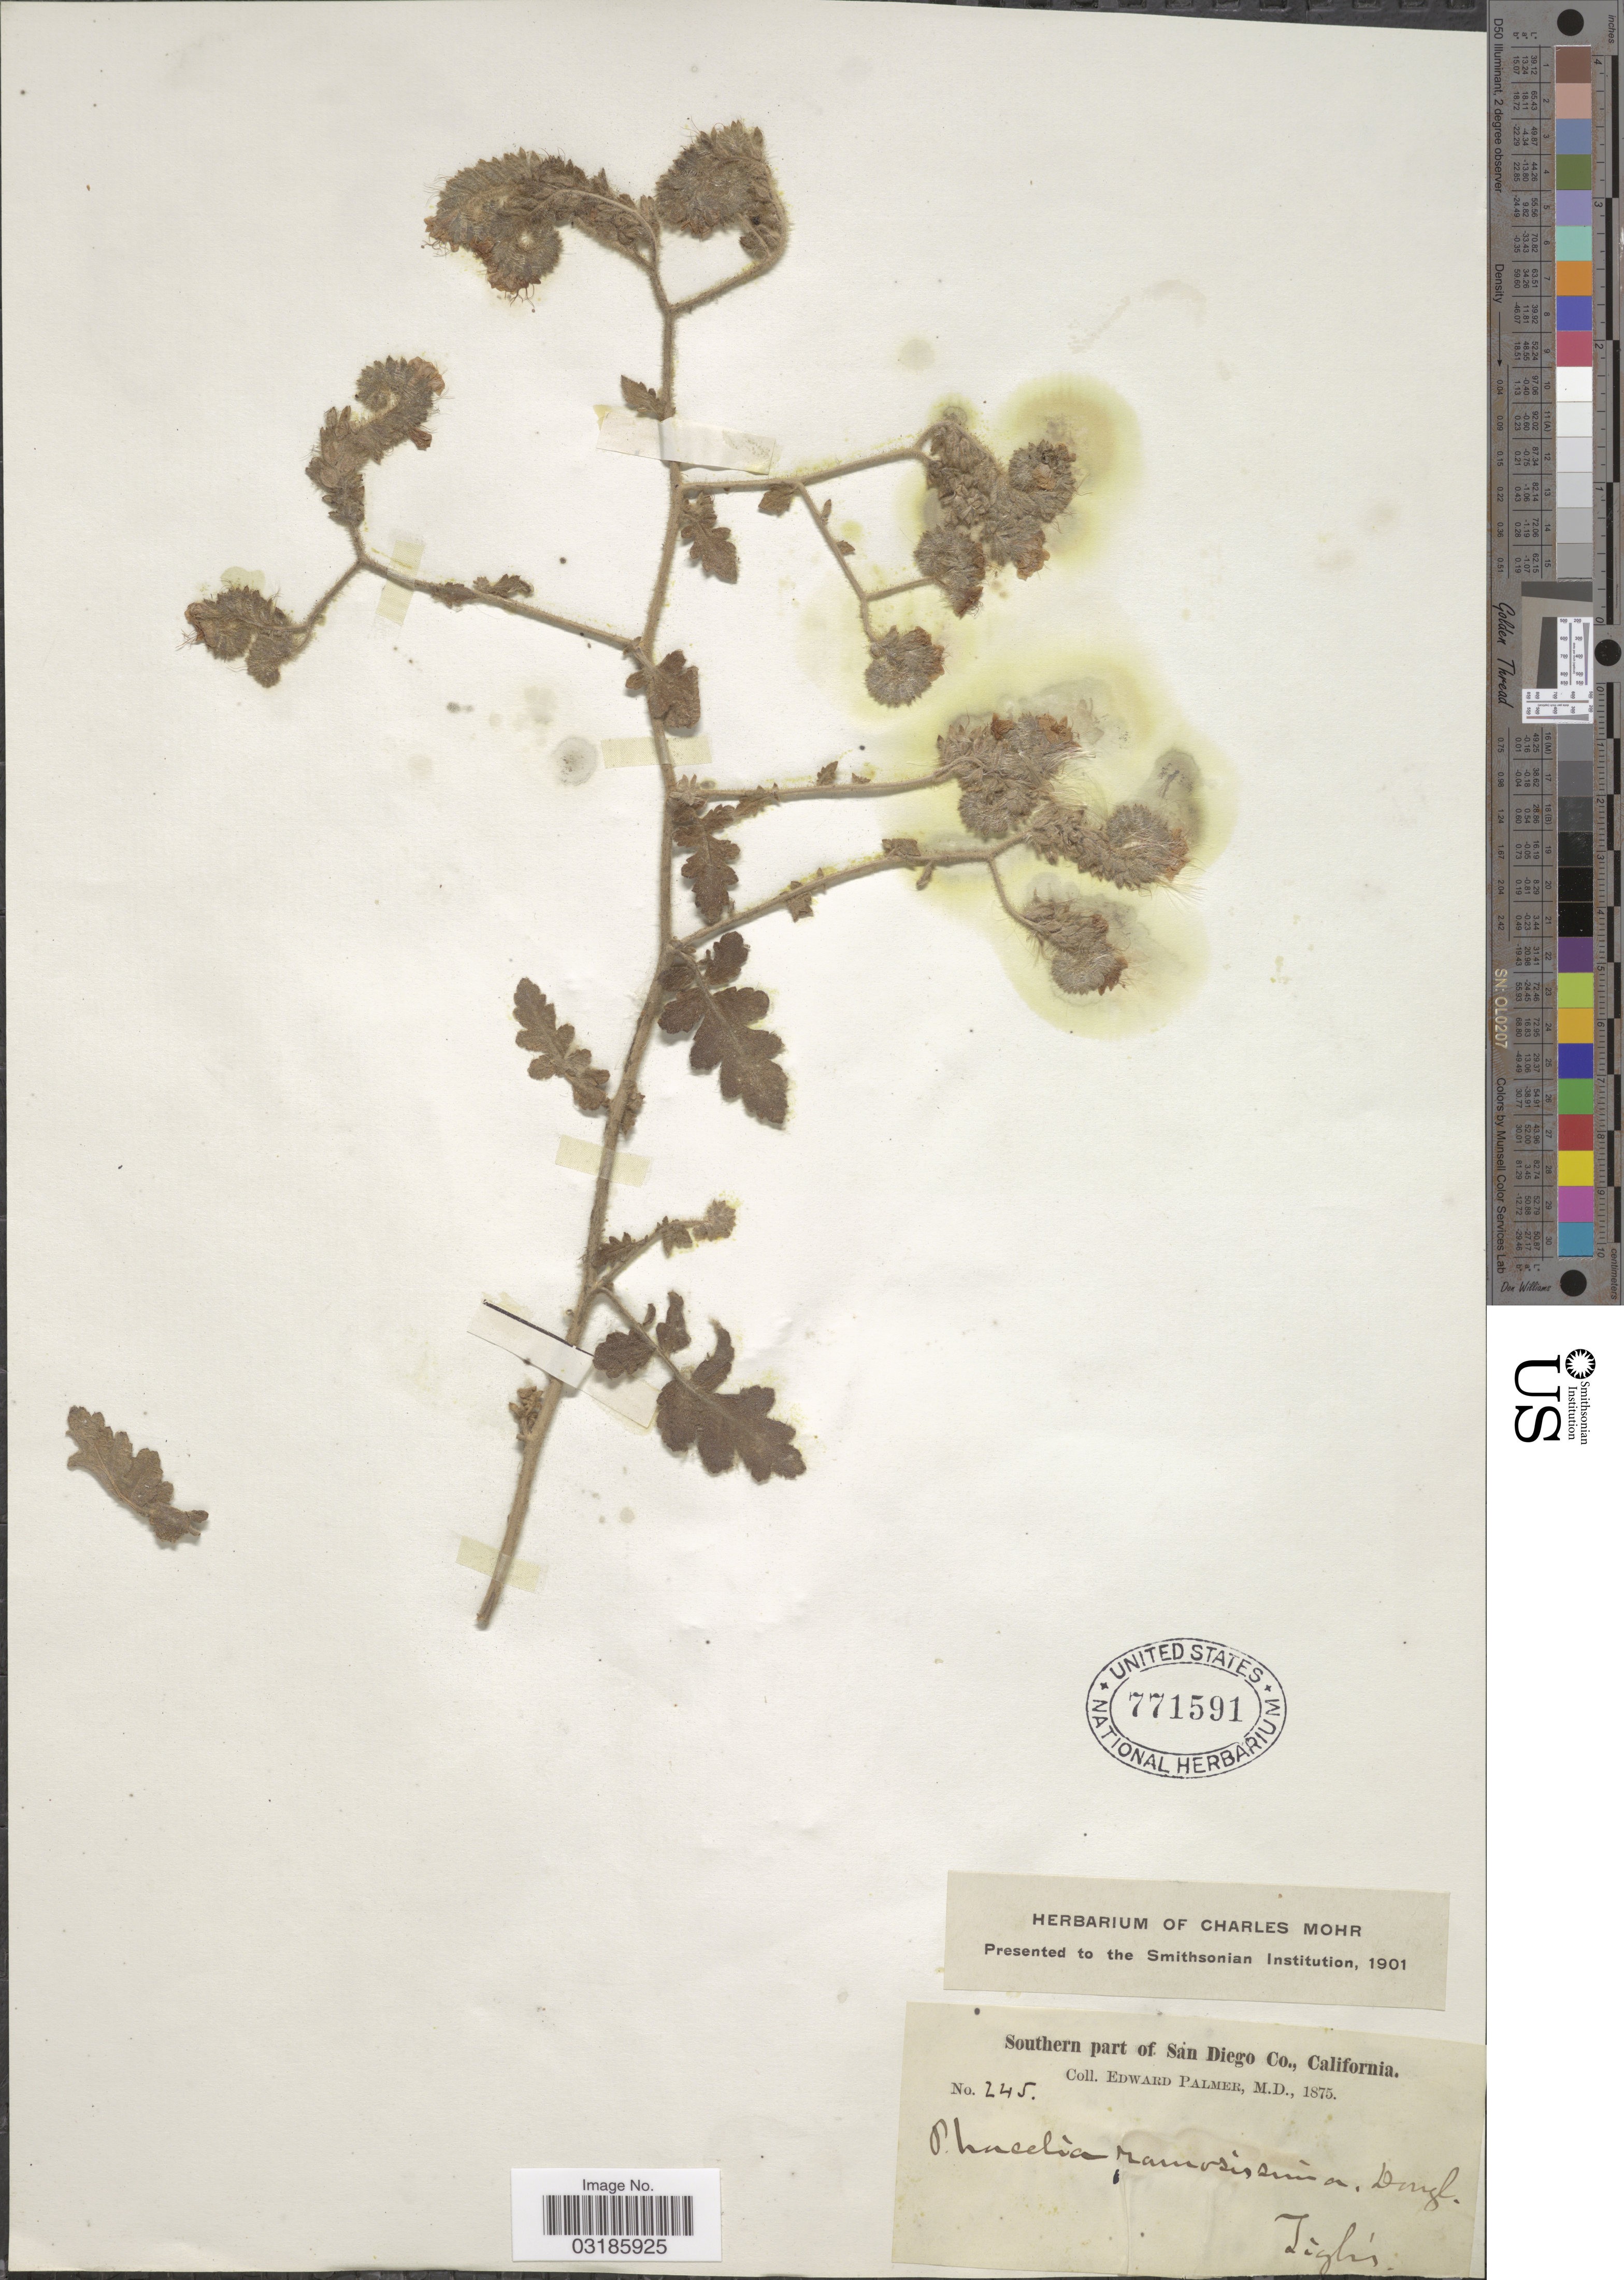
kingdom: Plantae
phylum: Tracheophyta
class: Magnoliopsida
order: Boraginales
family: Hydrophyllaceae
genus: Phacelia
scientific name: Phacelia ramosissima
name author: Douglas ex Lehm.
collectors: E. Palmer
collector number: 245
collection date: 1875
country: United States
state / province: California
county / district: San Diego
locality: Southern part of San Diego Co.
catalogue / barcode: US 771591